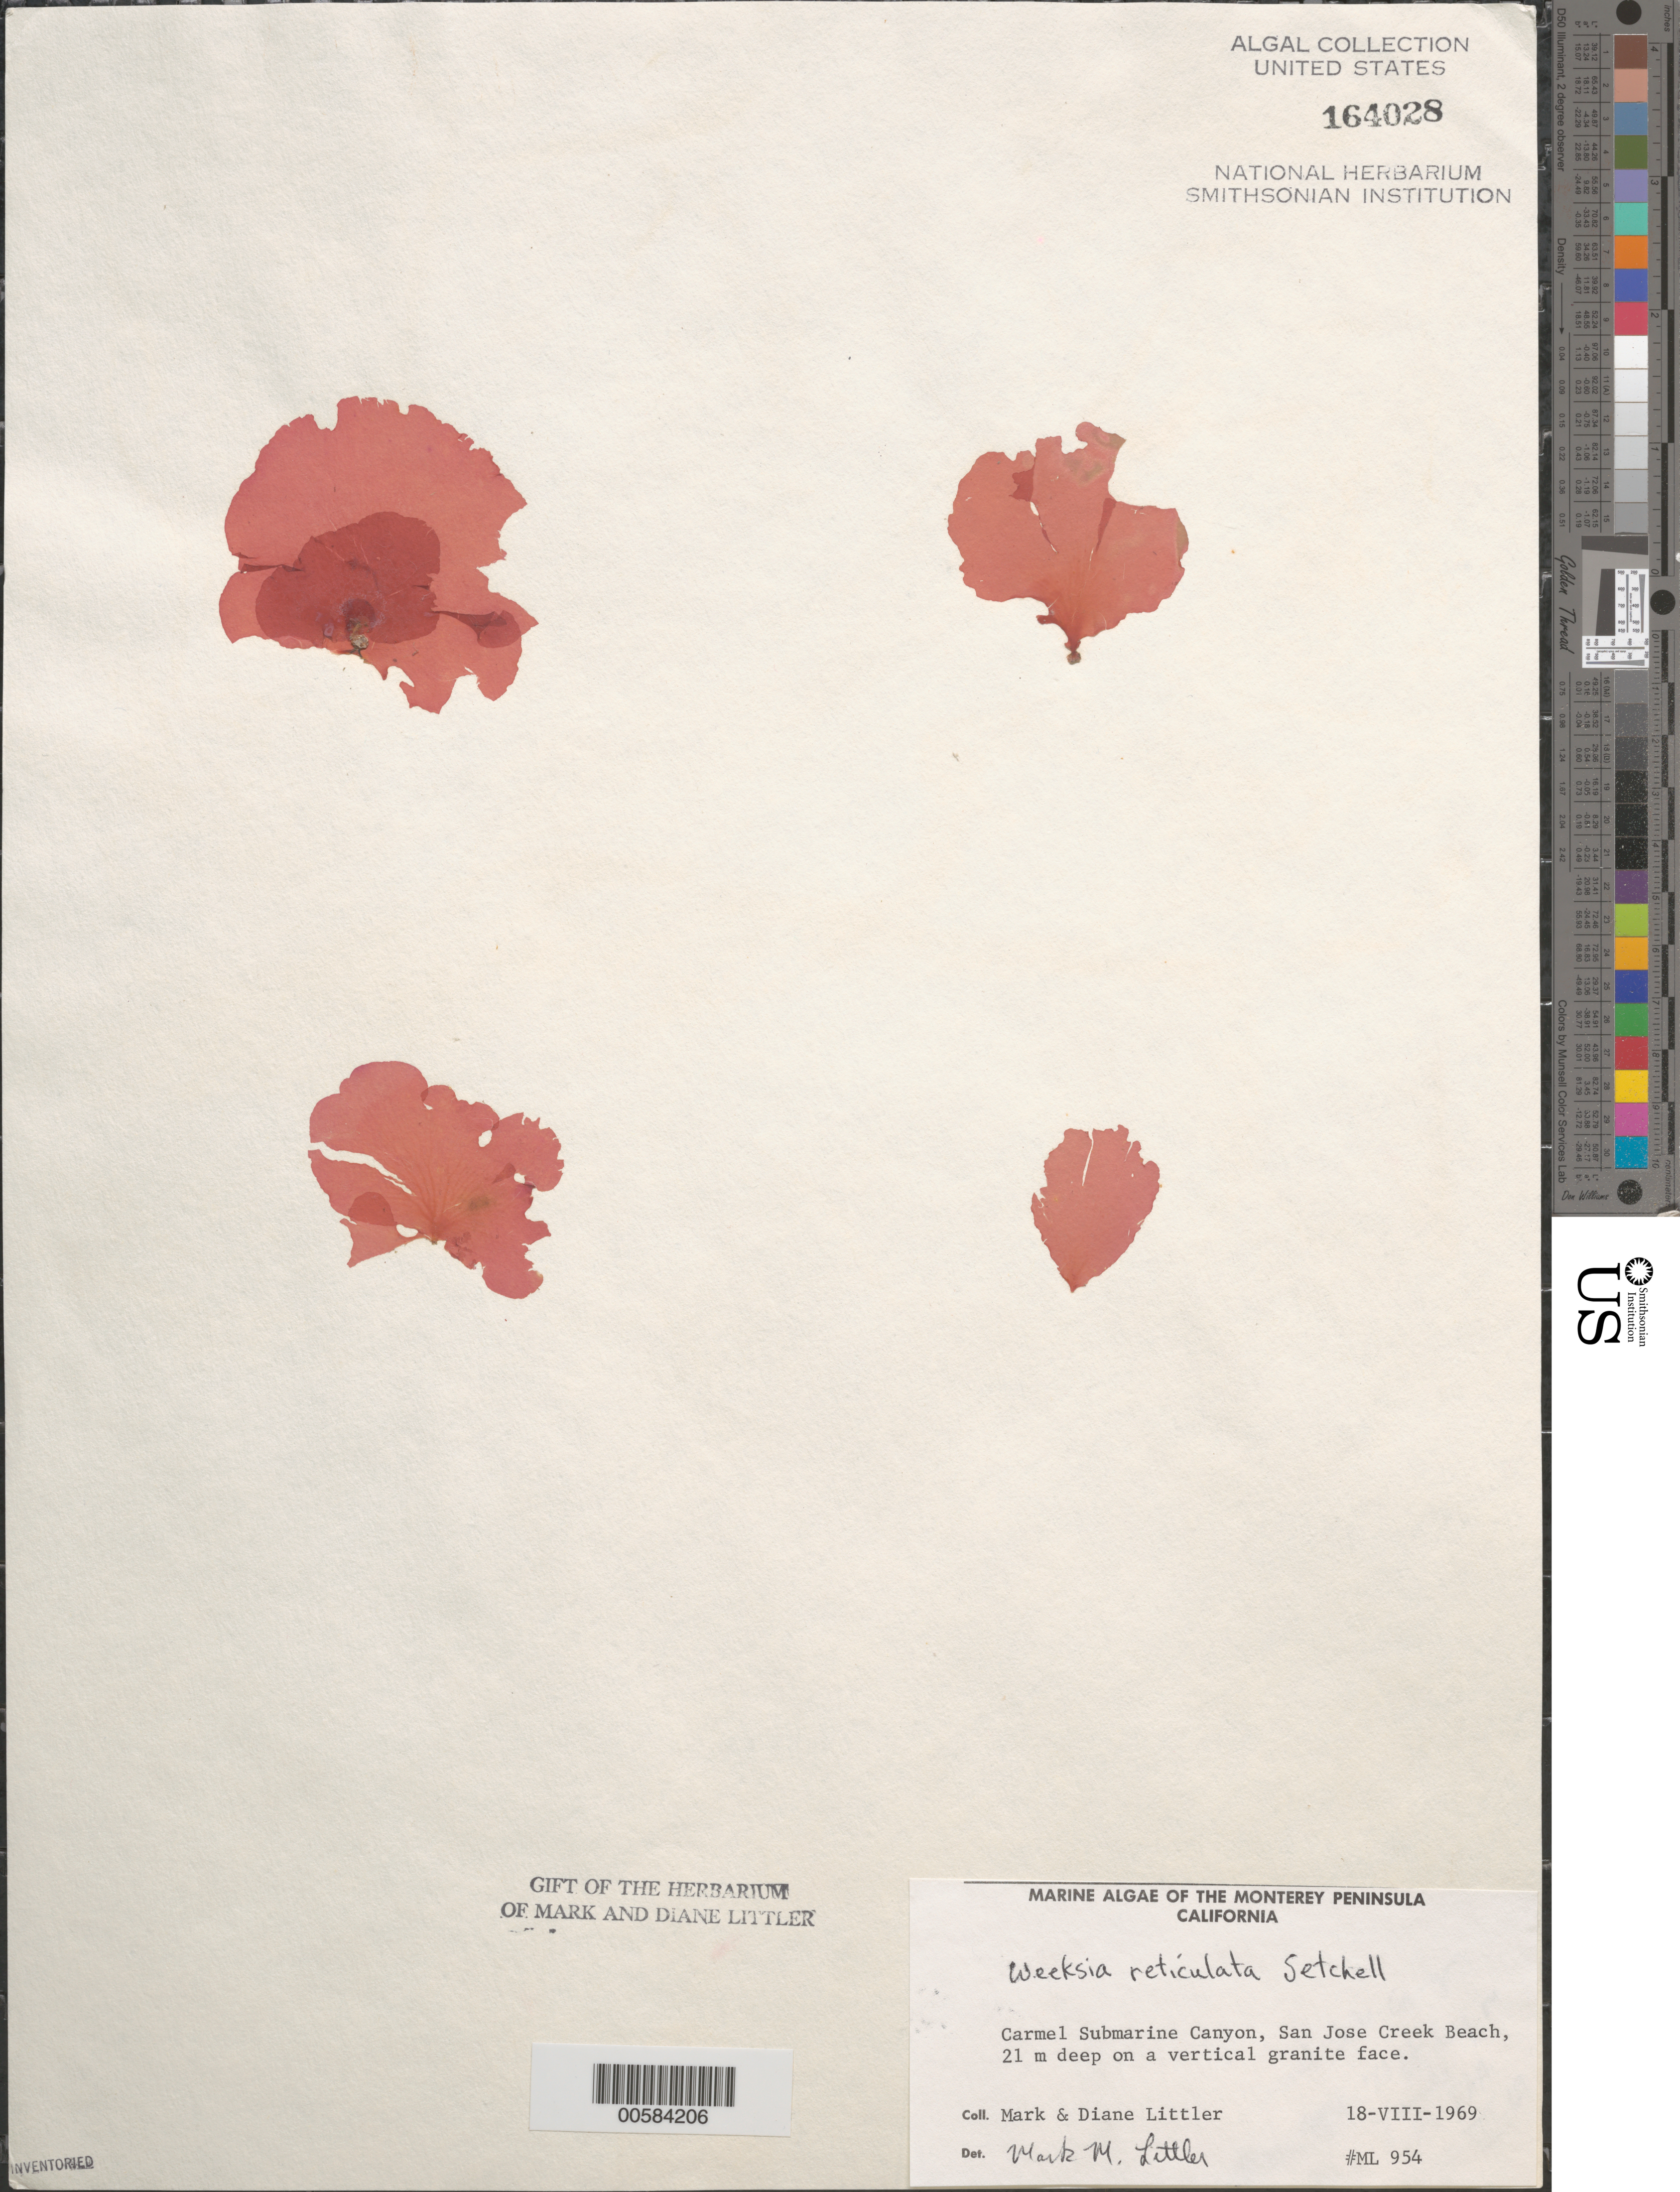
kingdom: Plantae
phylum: Rhodophyta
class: Florideophyceae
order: Gigartinales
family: Dumontiaceae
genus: Weeksia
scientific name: Weeksia reticulata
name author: Setch.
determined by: Littler, M. M.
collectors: M. M. Littler & D. S. Littler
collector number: ML 954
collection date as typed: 18 Aug 1969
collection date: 1969-08-18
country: United States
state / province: California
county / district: Monterey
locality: Carmel Submarine Canyon, San Jose Creek Beach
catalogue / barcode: US 164028